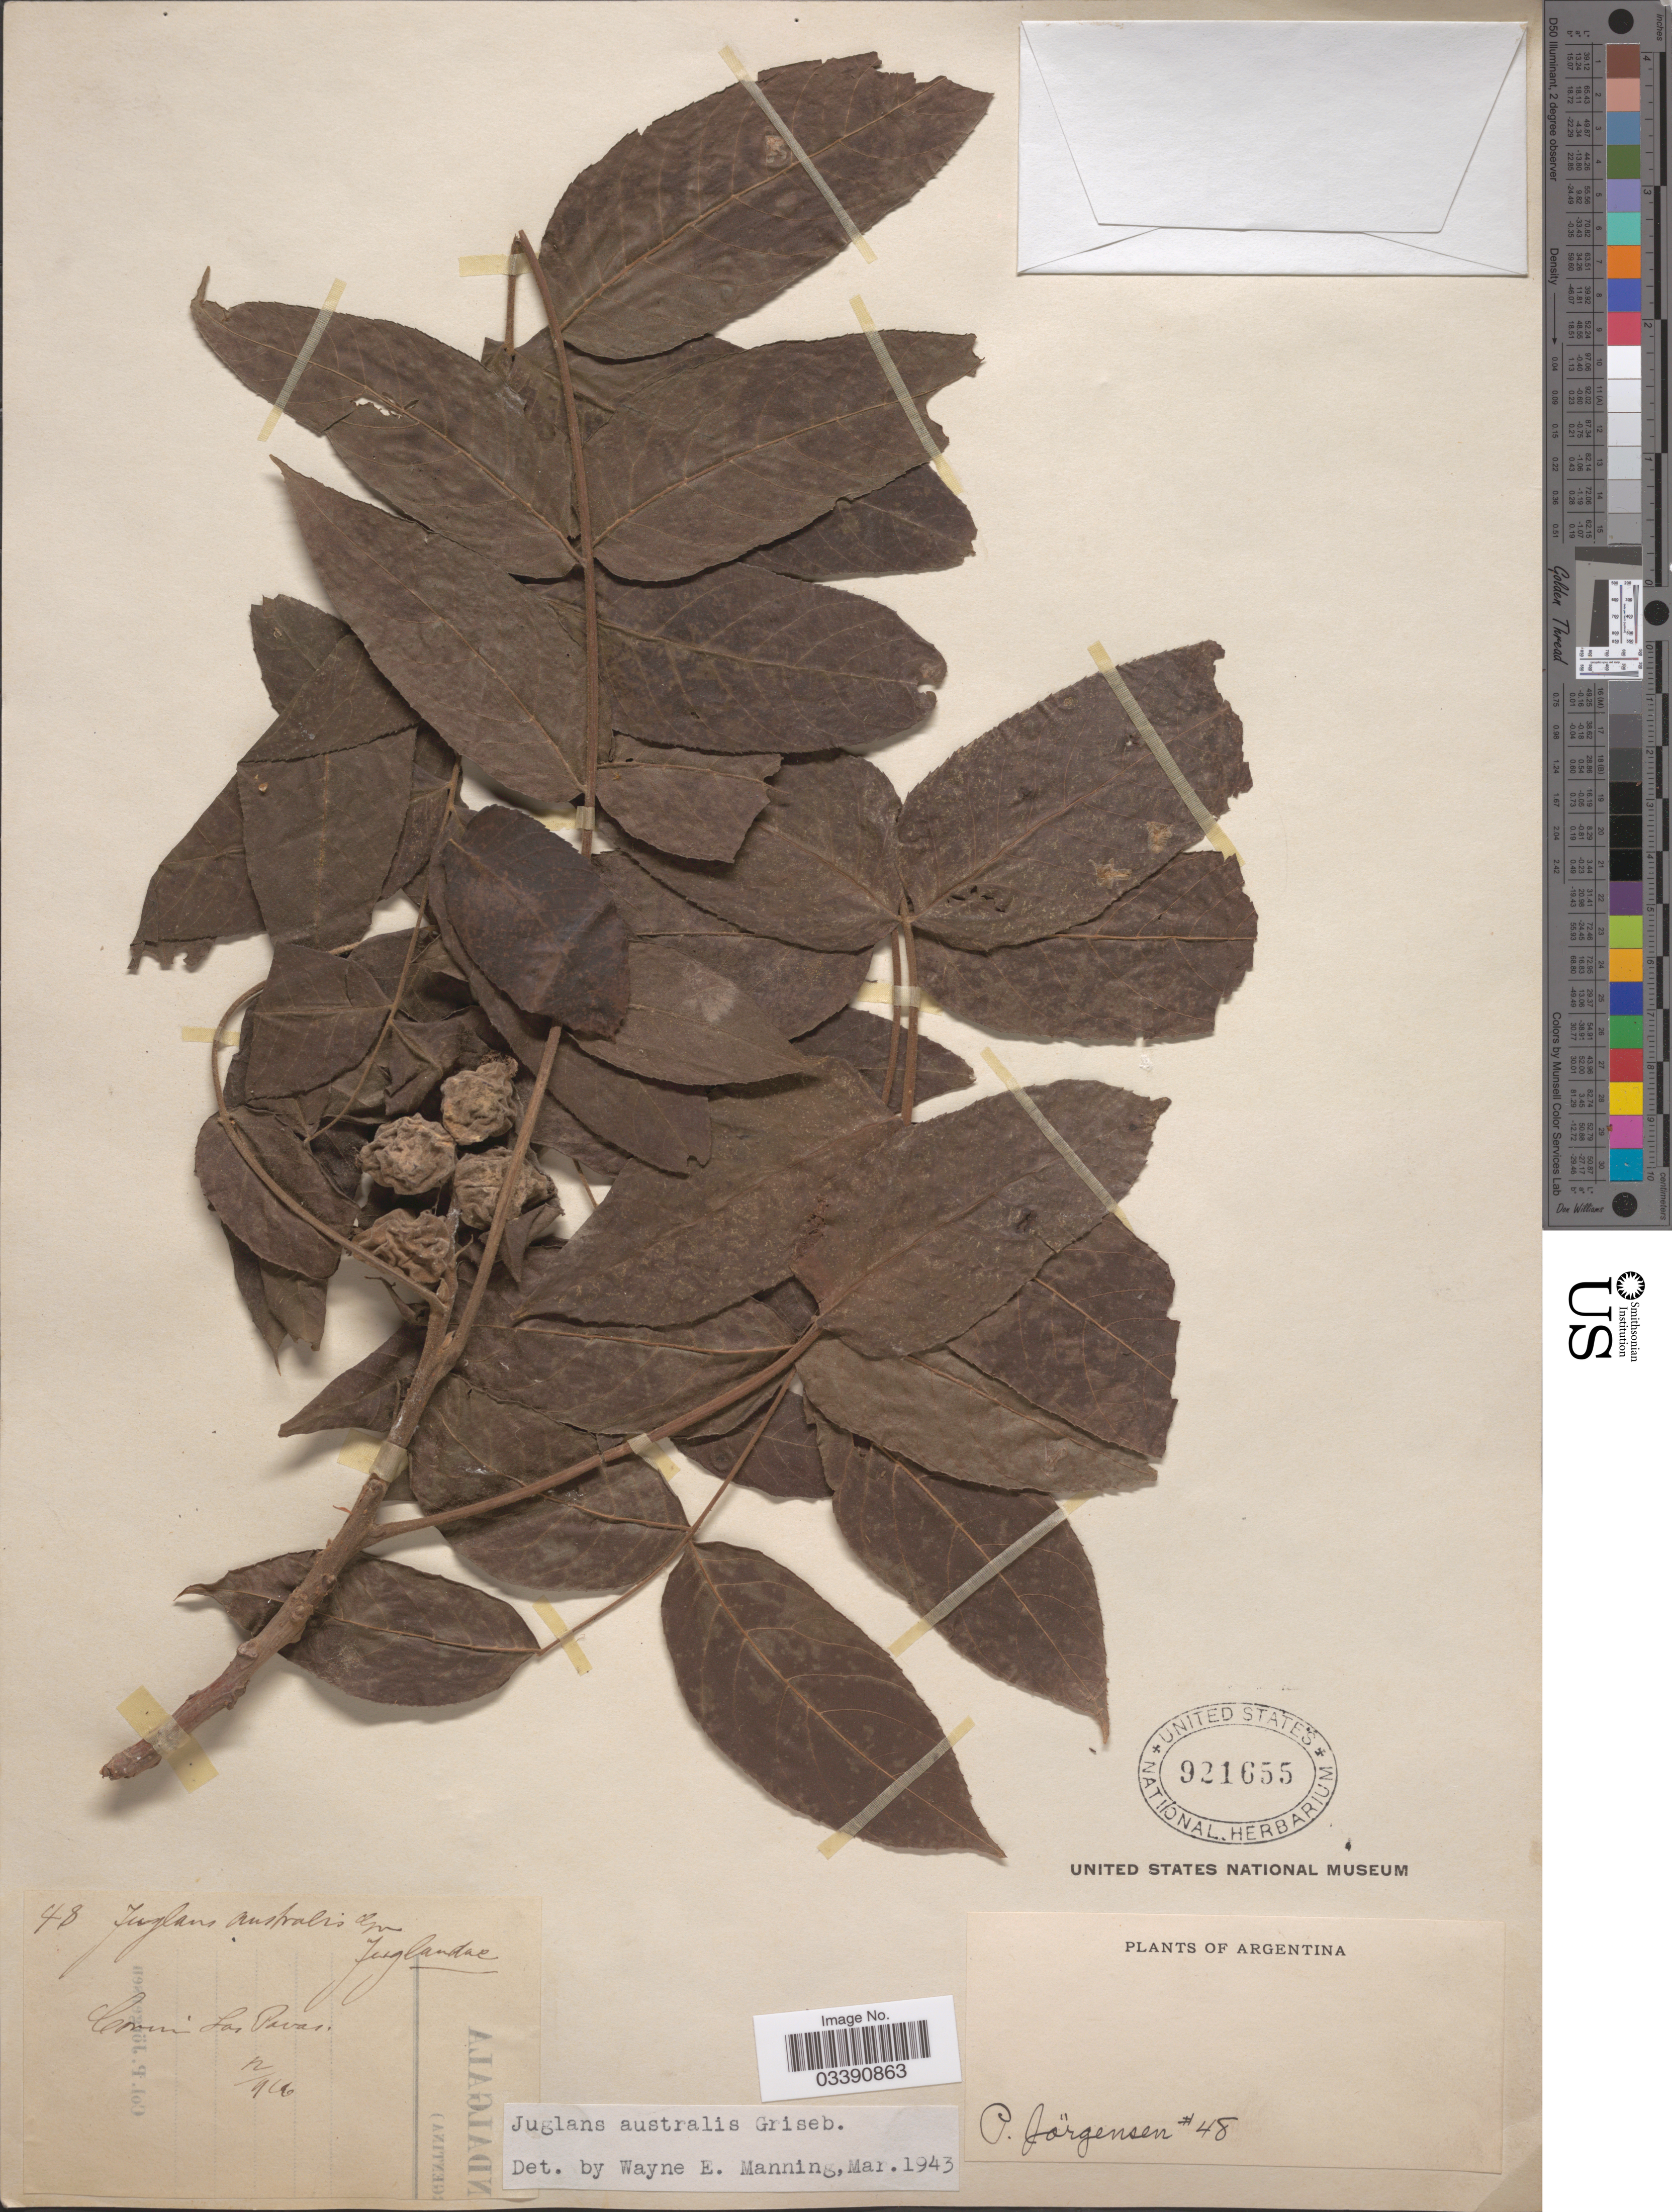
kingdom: Plantae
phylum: Tracheophyta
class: Magnoliopsida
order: Fagales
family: Juglandaceae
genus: Juglans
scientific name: Juglans australis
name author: Griseb.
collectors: P. Jörgensen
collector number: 48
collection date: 1916-12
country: Argentina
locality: Común Las Pavas.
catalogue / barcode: US 921655